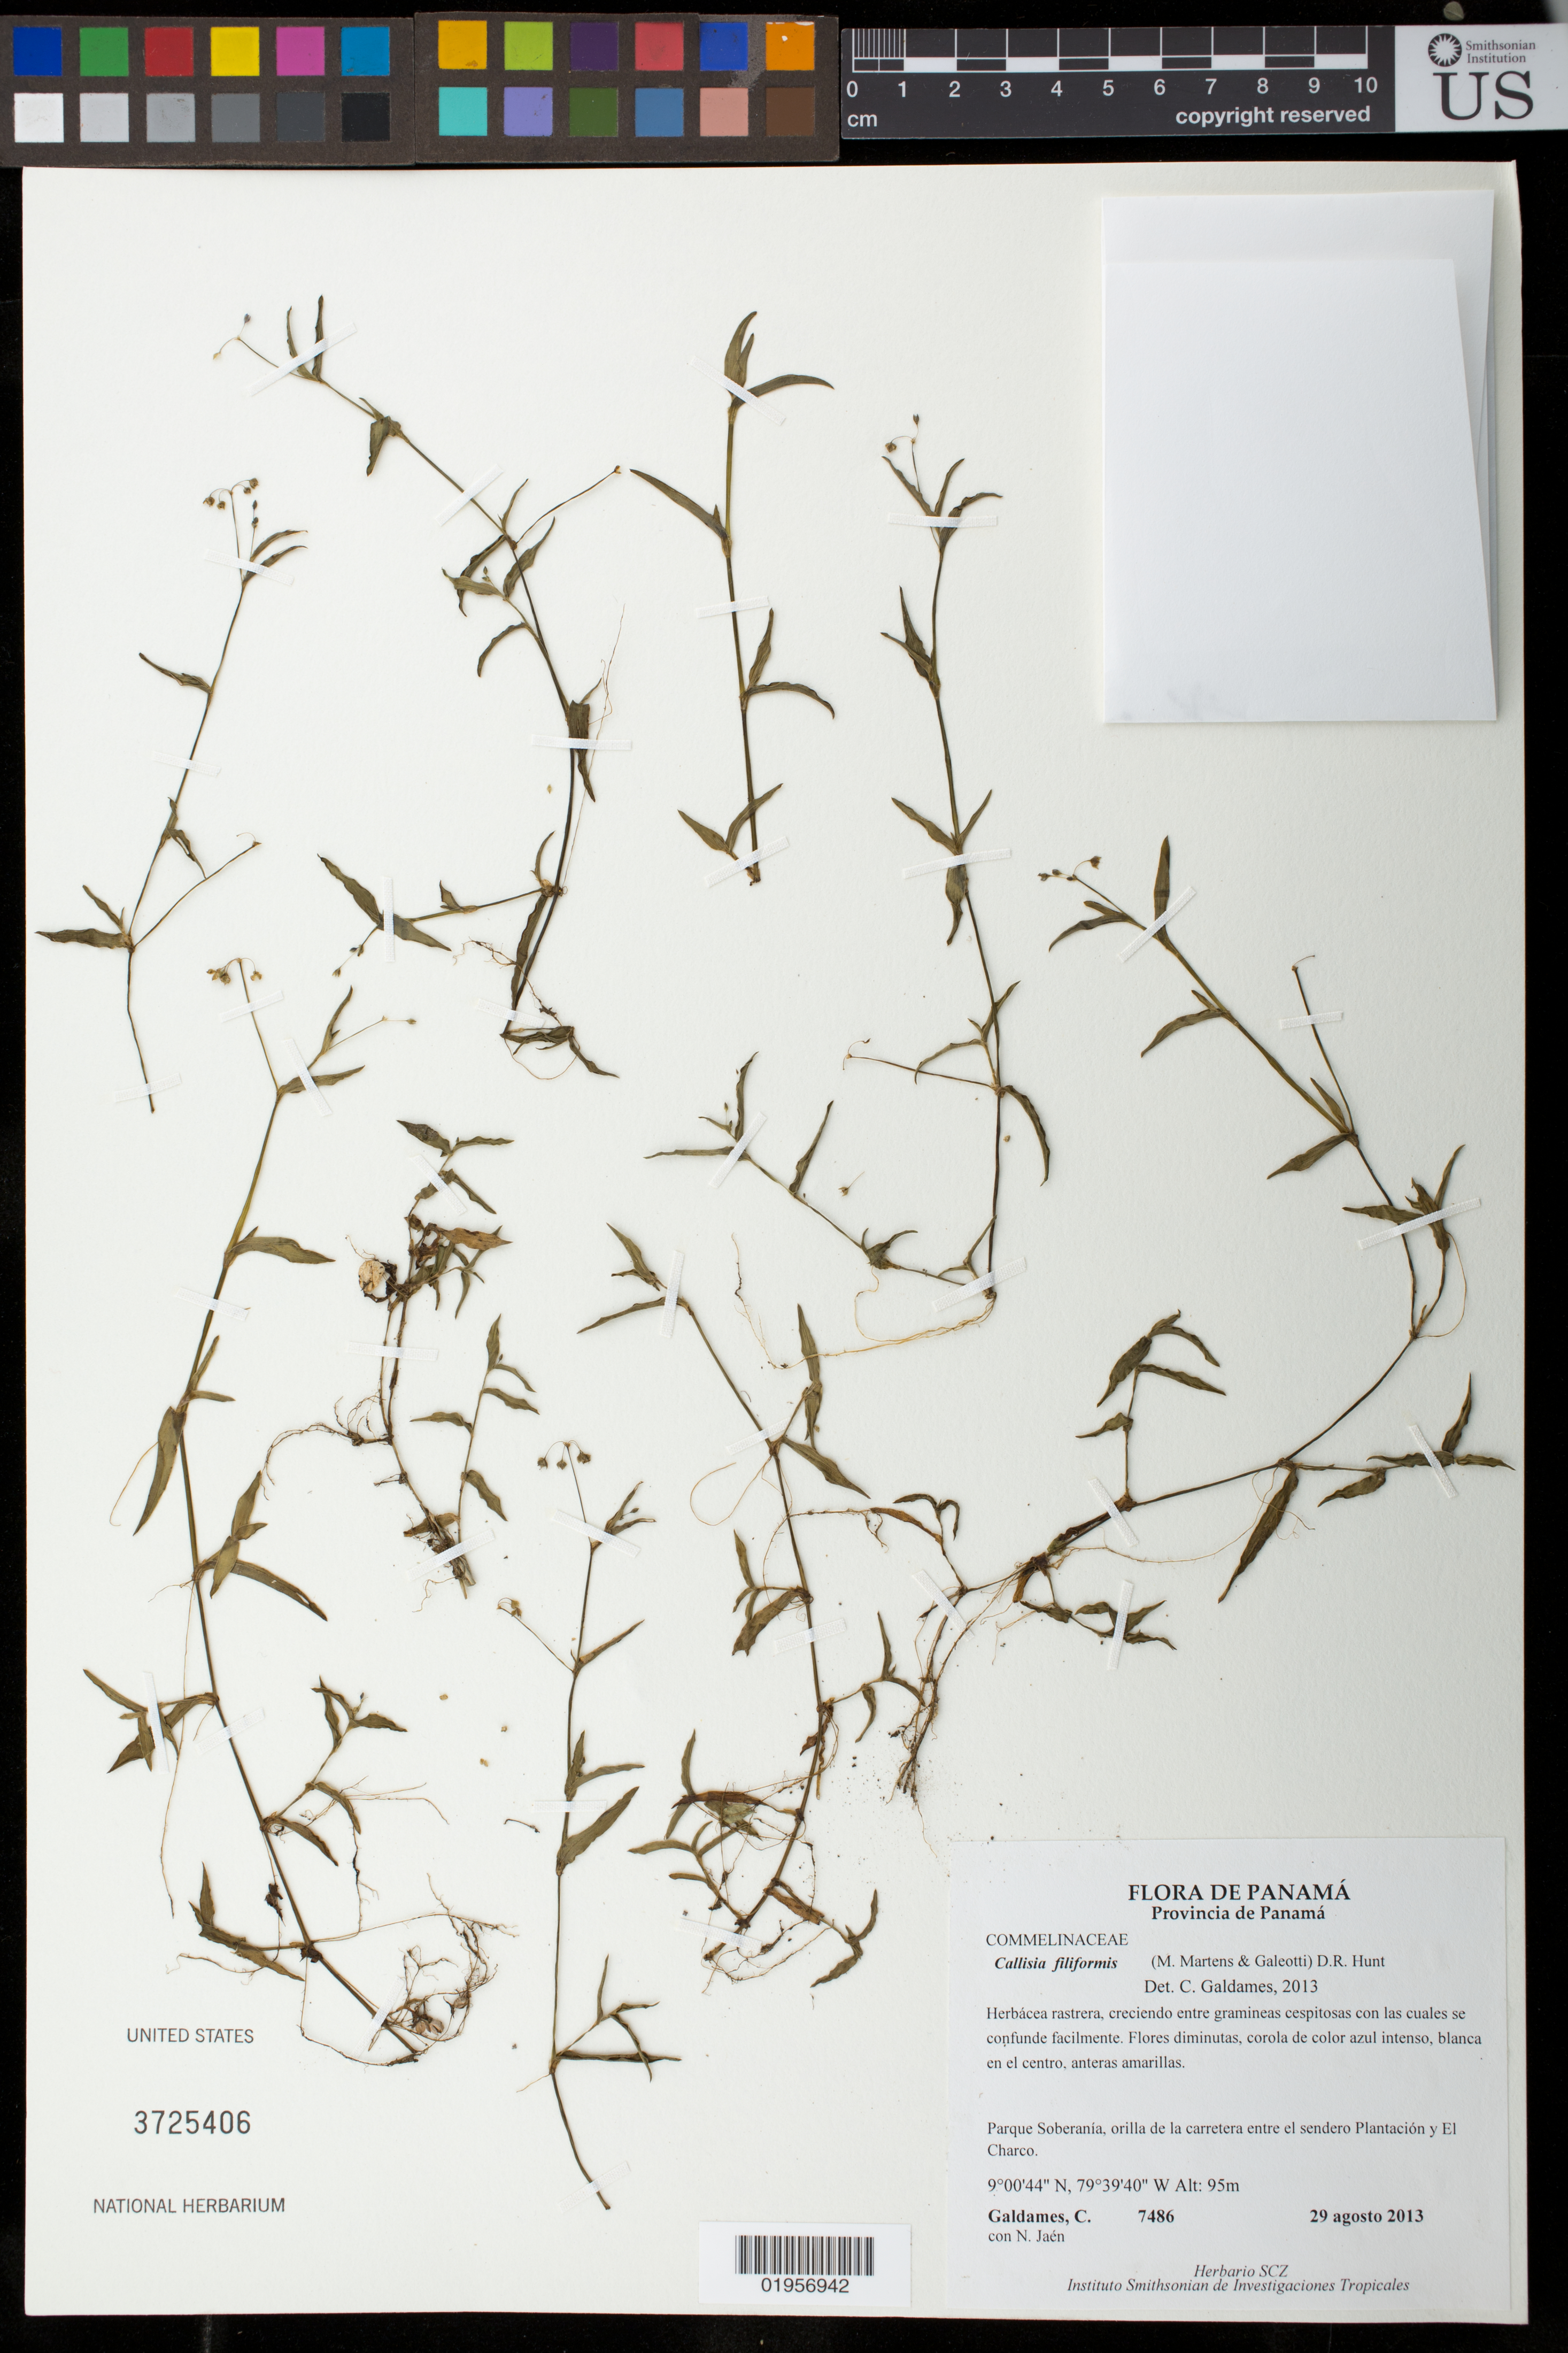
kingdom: Plantae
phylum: Tracheophyta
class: Liliopsida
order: Commelinales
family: Commelinaceae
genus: Callisia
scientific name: Callisia filiformis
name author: (M. Martens & Galeotti) D.R. Hunt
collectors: C. Galdames & N. Jaén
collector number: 7486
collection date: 2013-08-29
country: Panama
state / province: Panamá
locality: Parque Soberania, Plantacion y El Charco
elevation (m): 95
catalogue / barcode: US 3725406